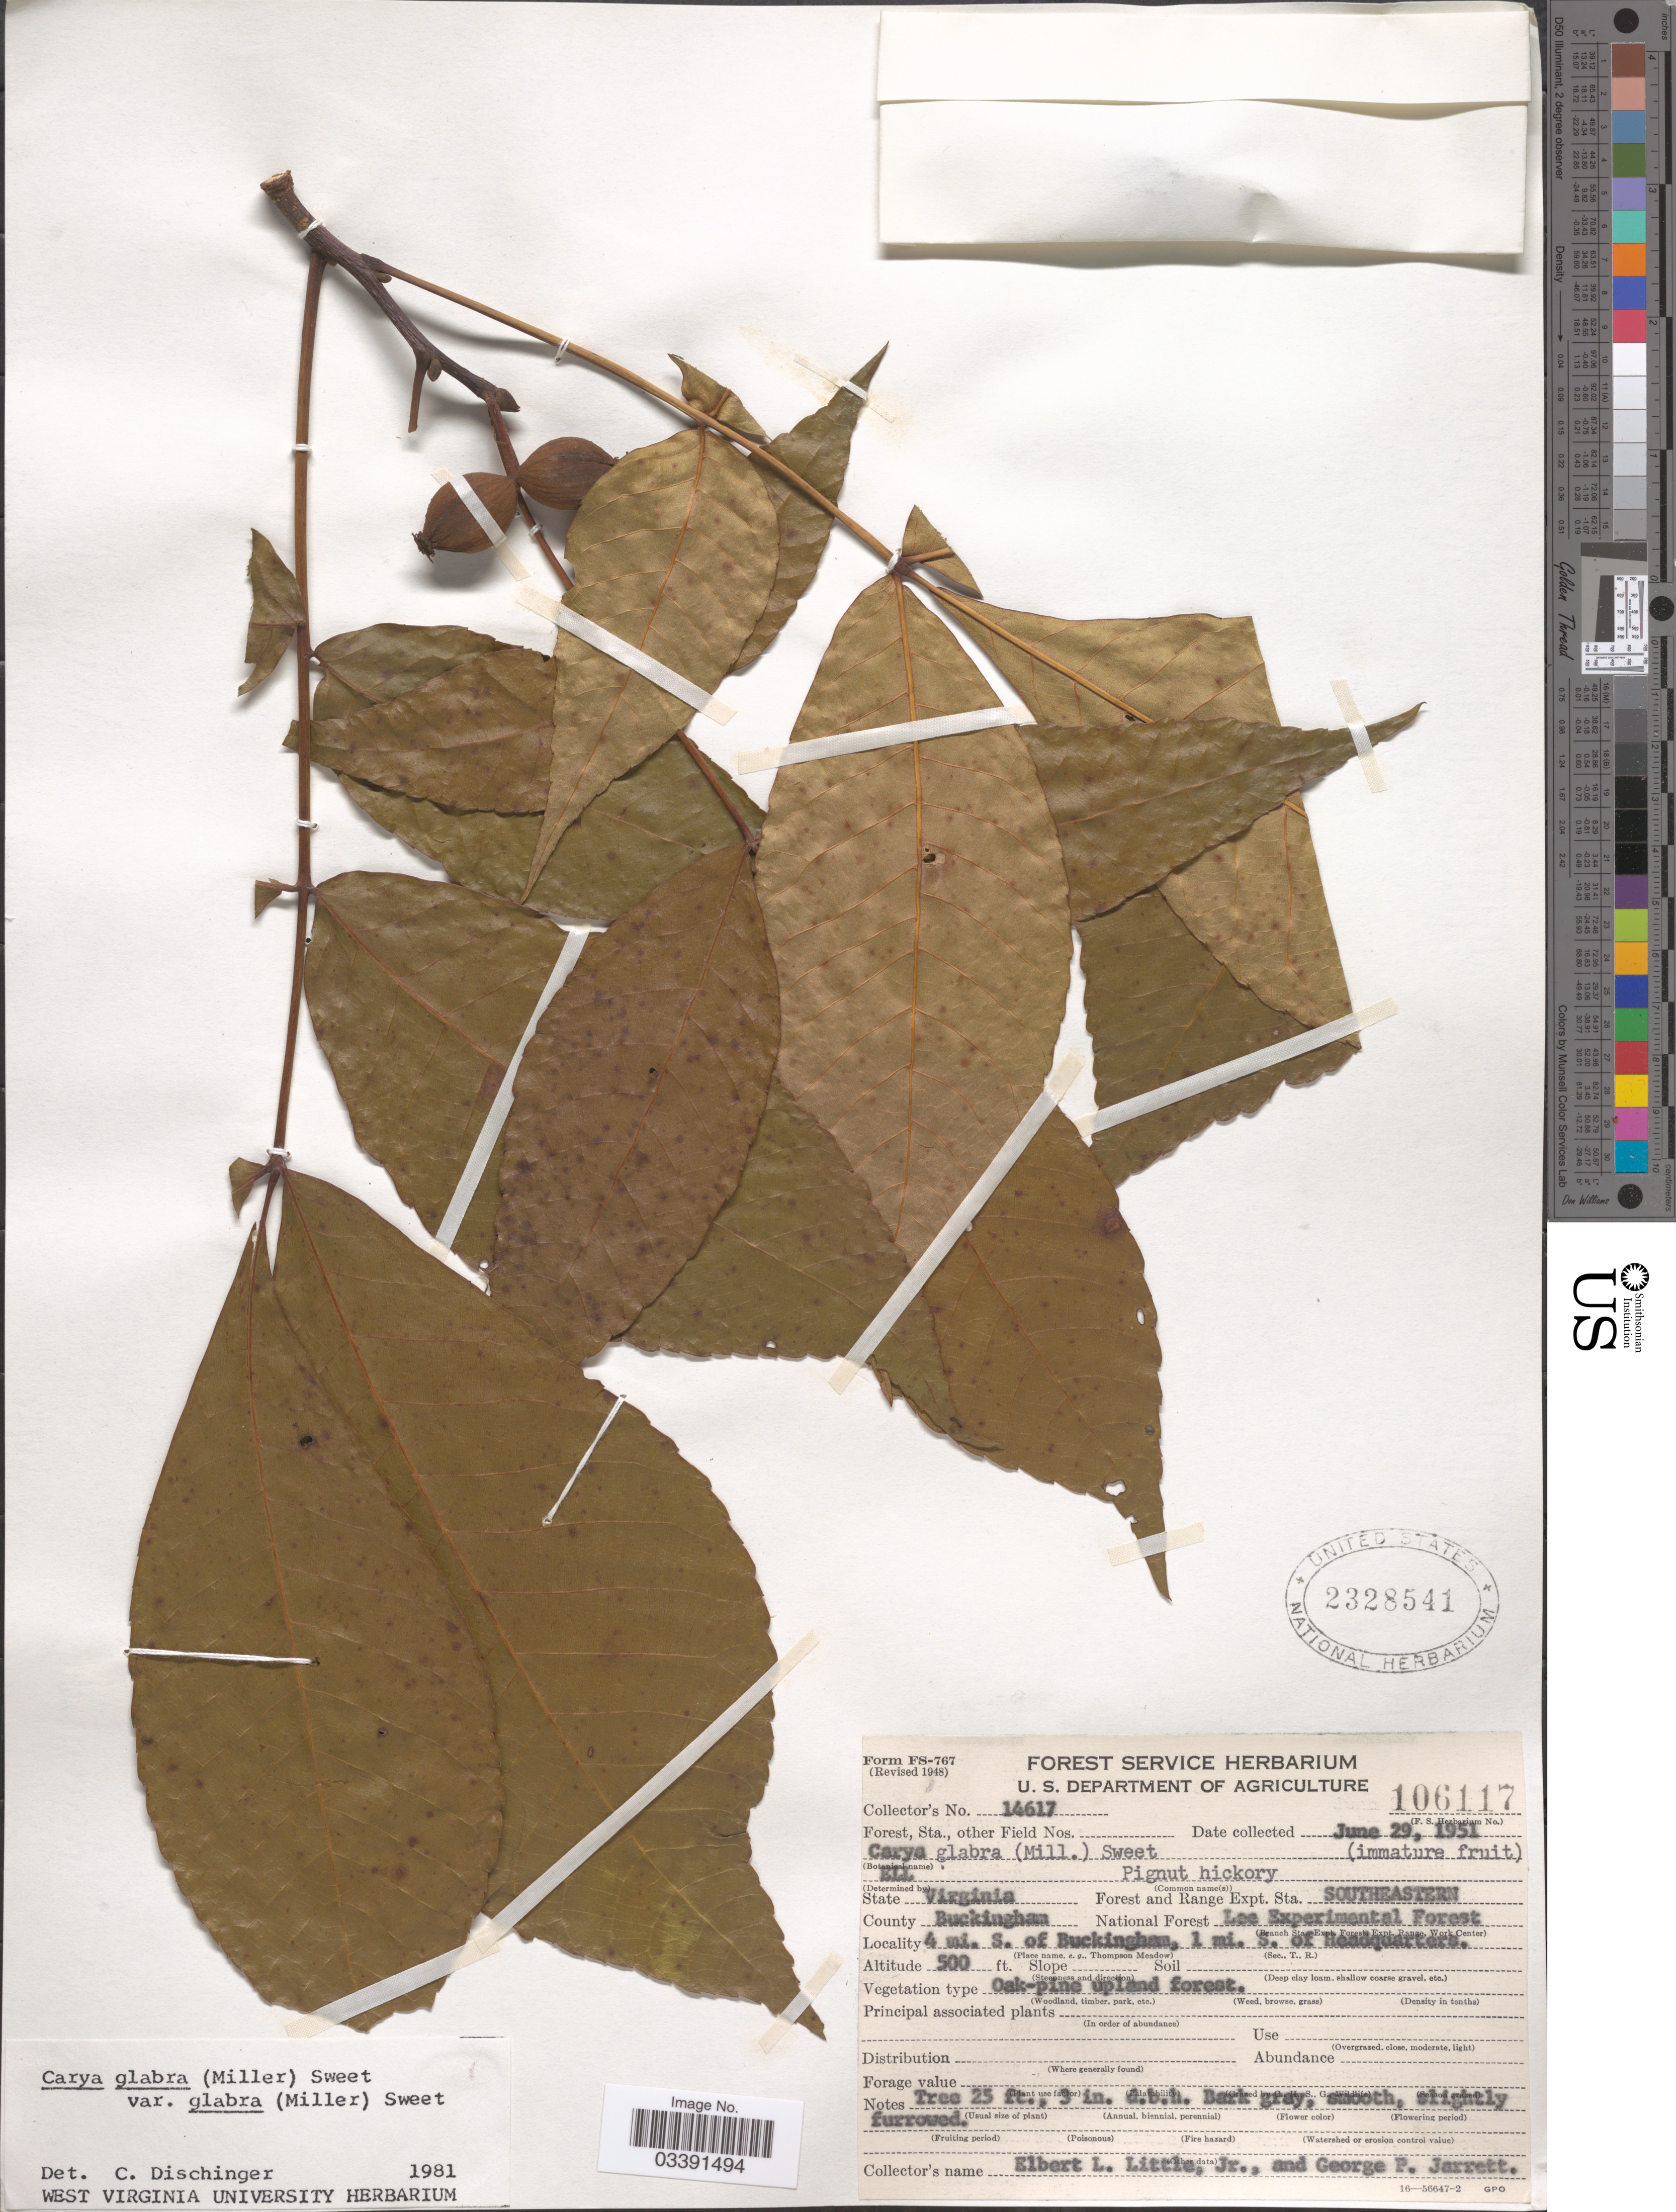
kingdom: Plantae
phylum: Tracheophyta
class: Magnoliopsida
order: Fagales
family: Juglandaceae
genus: Carya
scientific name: Carya glabra var. glabra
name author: (Mill.) Sweet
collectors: E. L. Little & G. Jarrett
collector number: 14617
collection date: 1951-06-29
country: United States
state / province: Virginia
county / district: Buckingham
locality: Forest and Range Expt. Sta. Southeastern. County Buckingham. National Forest Lee Experimental Forest. 4 mi. S. of Buckingham, 1 mi. S. of Headquarters.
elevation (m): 152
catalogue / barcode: US 2328541